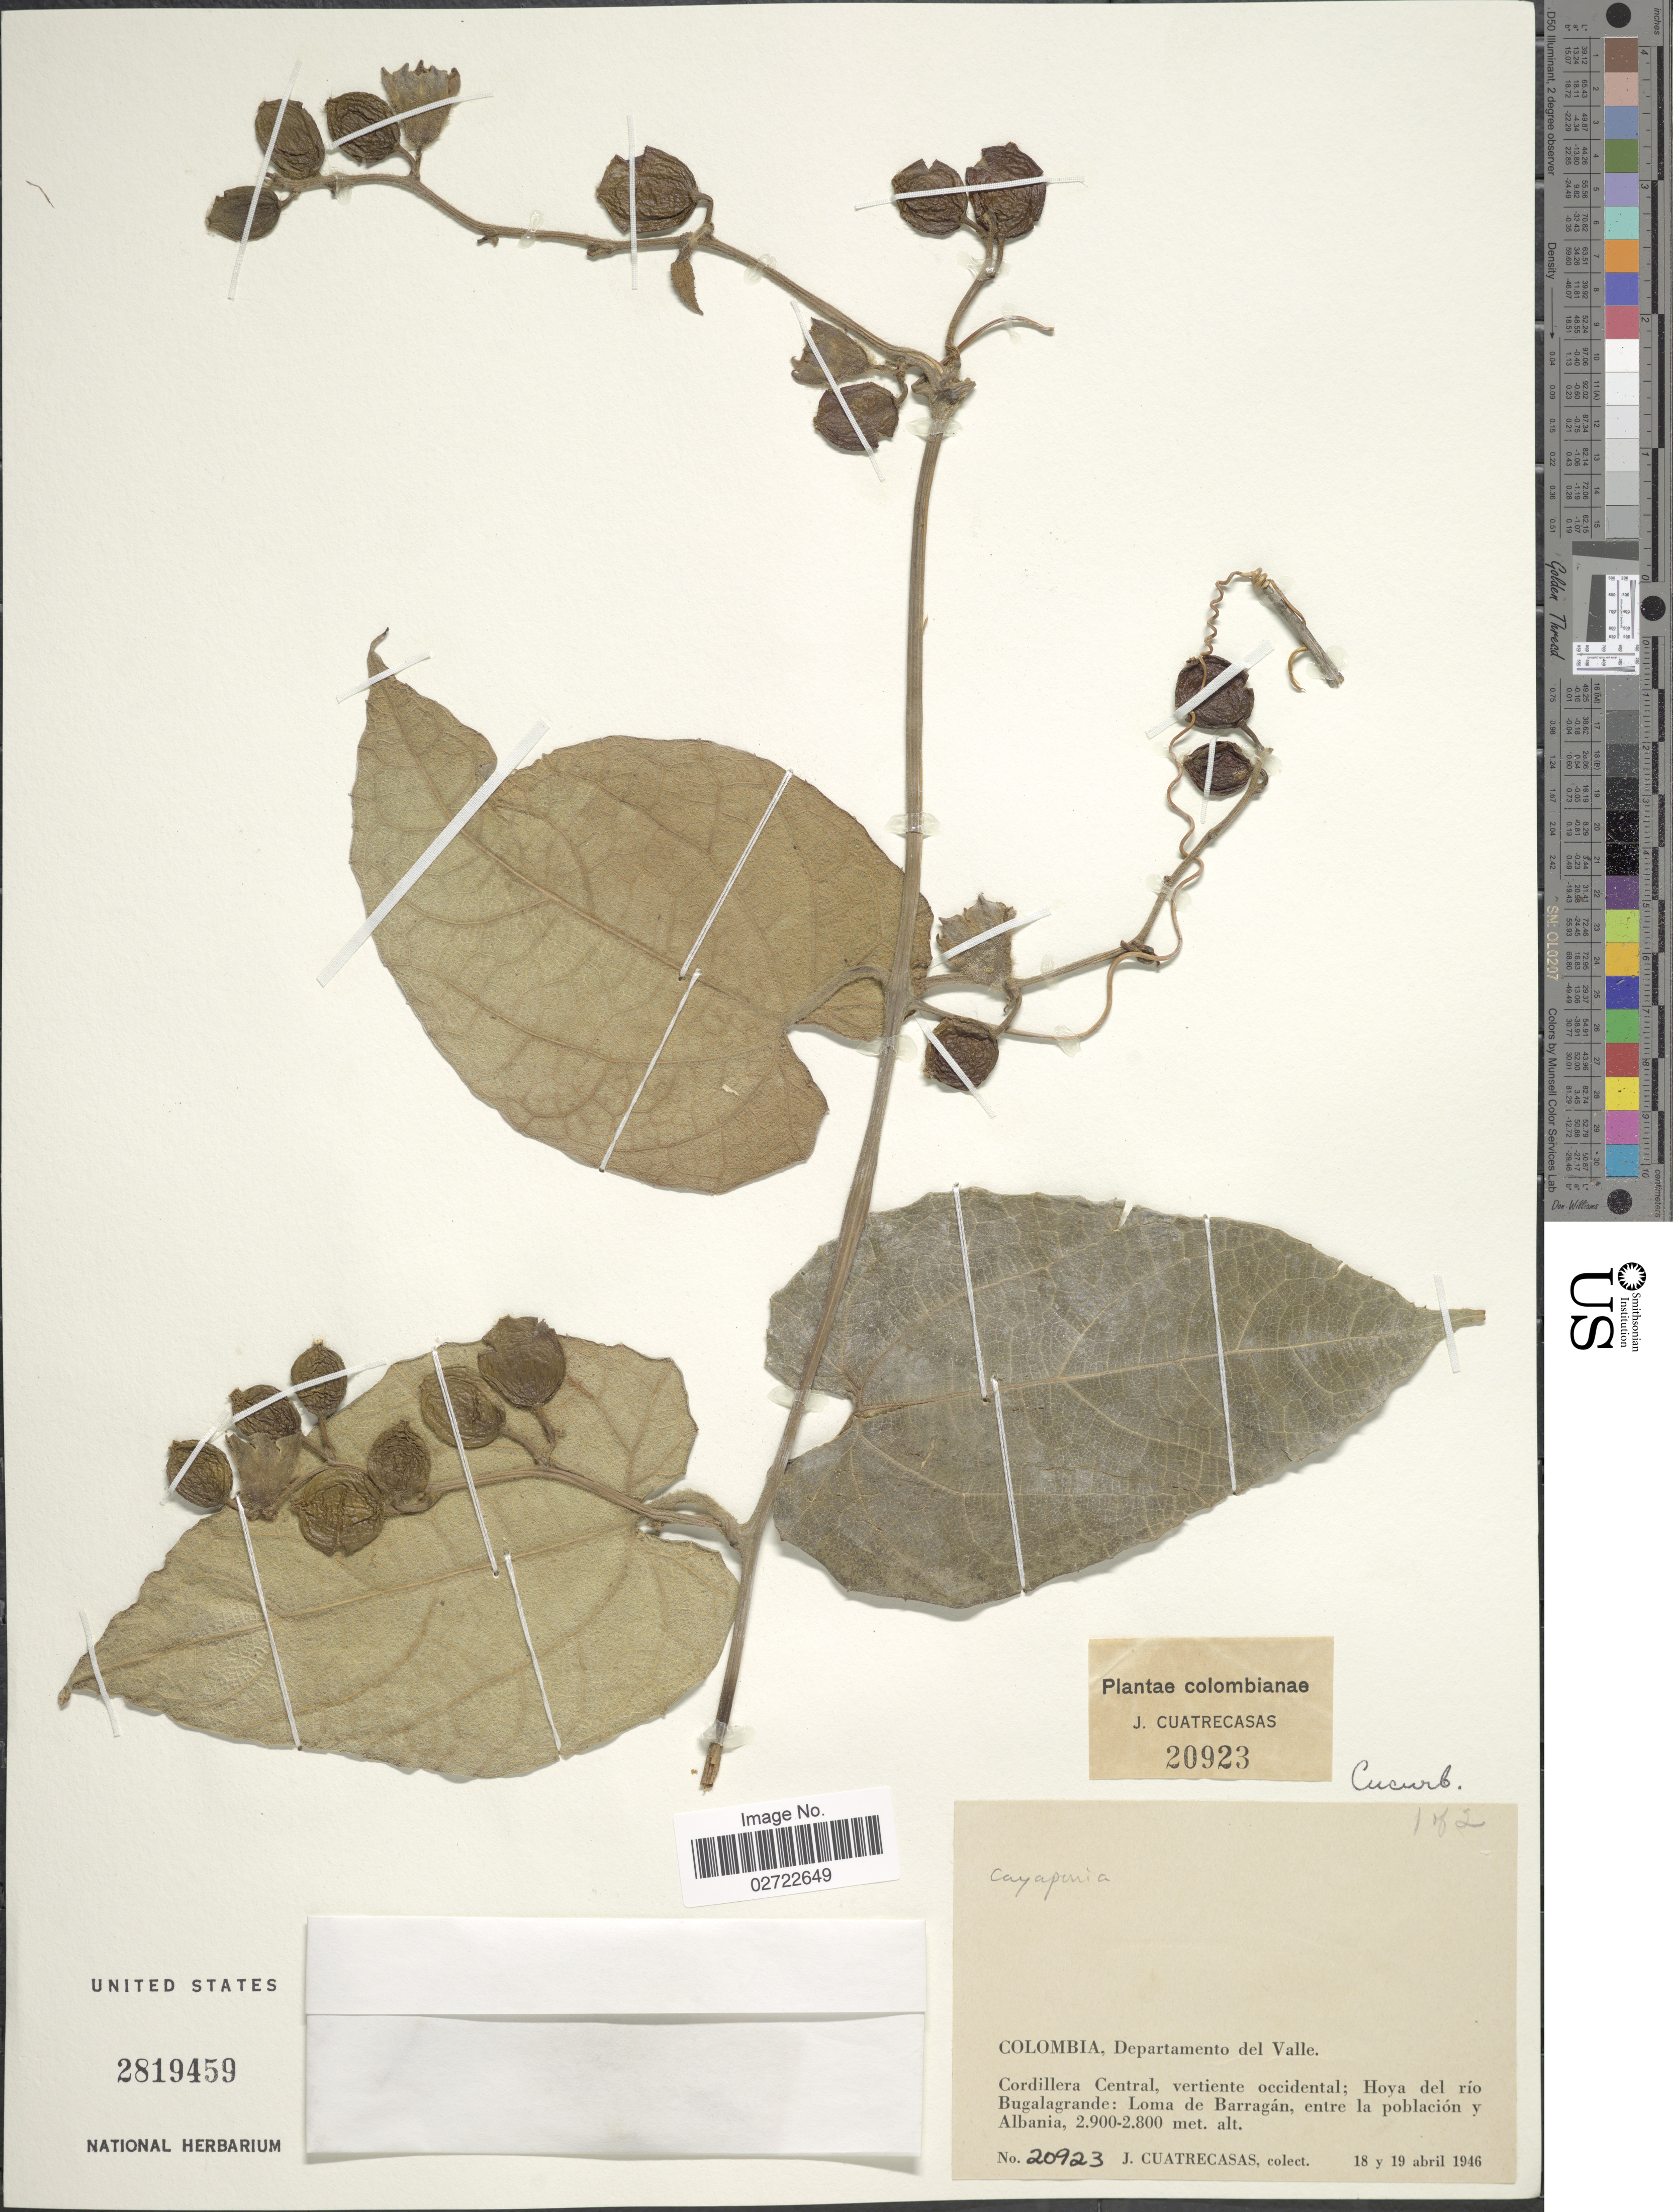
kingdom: Plantae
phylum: Tracheophyta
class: Magnoliopsida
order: Cucurbitales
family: Cucurbitaceae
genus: Cayaponia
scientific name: Cayaponia simplicifolia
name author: (Naudin) Cogn.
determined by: Nee, Michael H.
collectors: J. Cuatrecasas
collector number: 20923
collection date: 1946-04-18/1946-04-19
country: Colombia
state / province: Valle del Cauca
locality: Departamento del Valle. Cordillera Central, vertiente occidental: Hoya del rio Bugalagrande: Loma de Barragan, entre la poblacion y Albania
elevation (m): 2800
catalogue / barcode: US 2819459